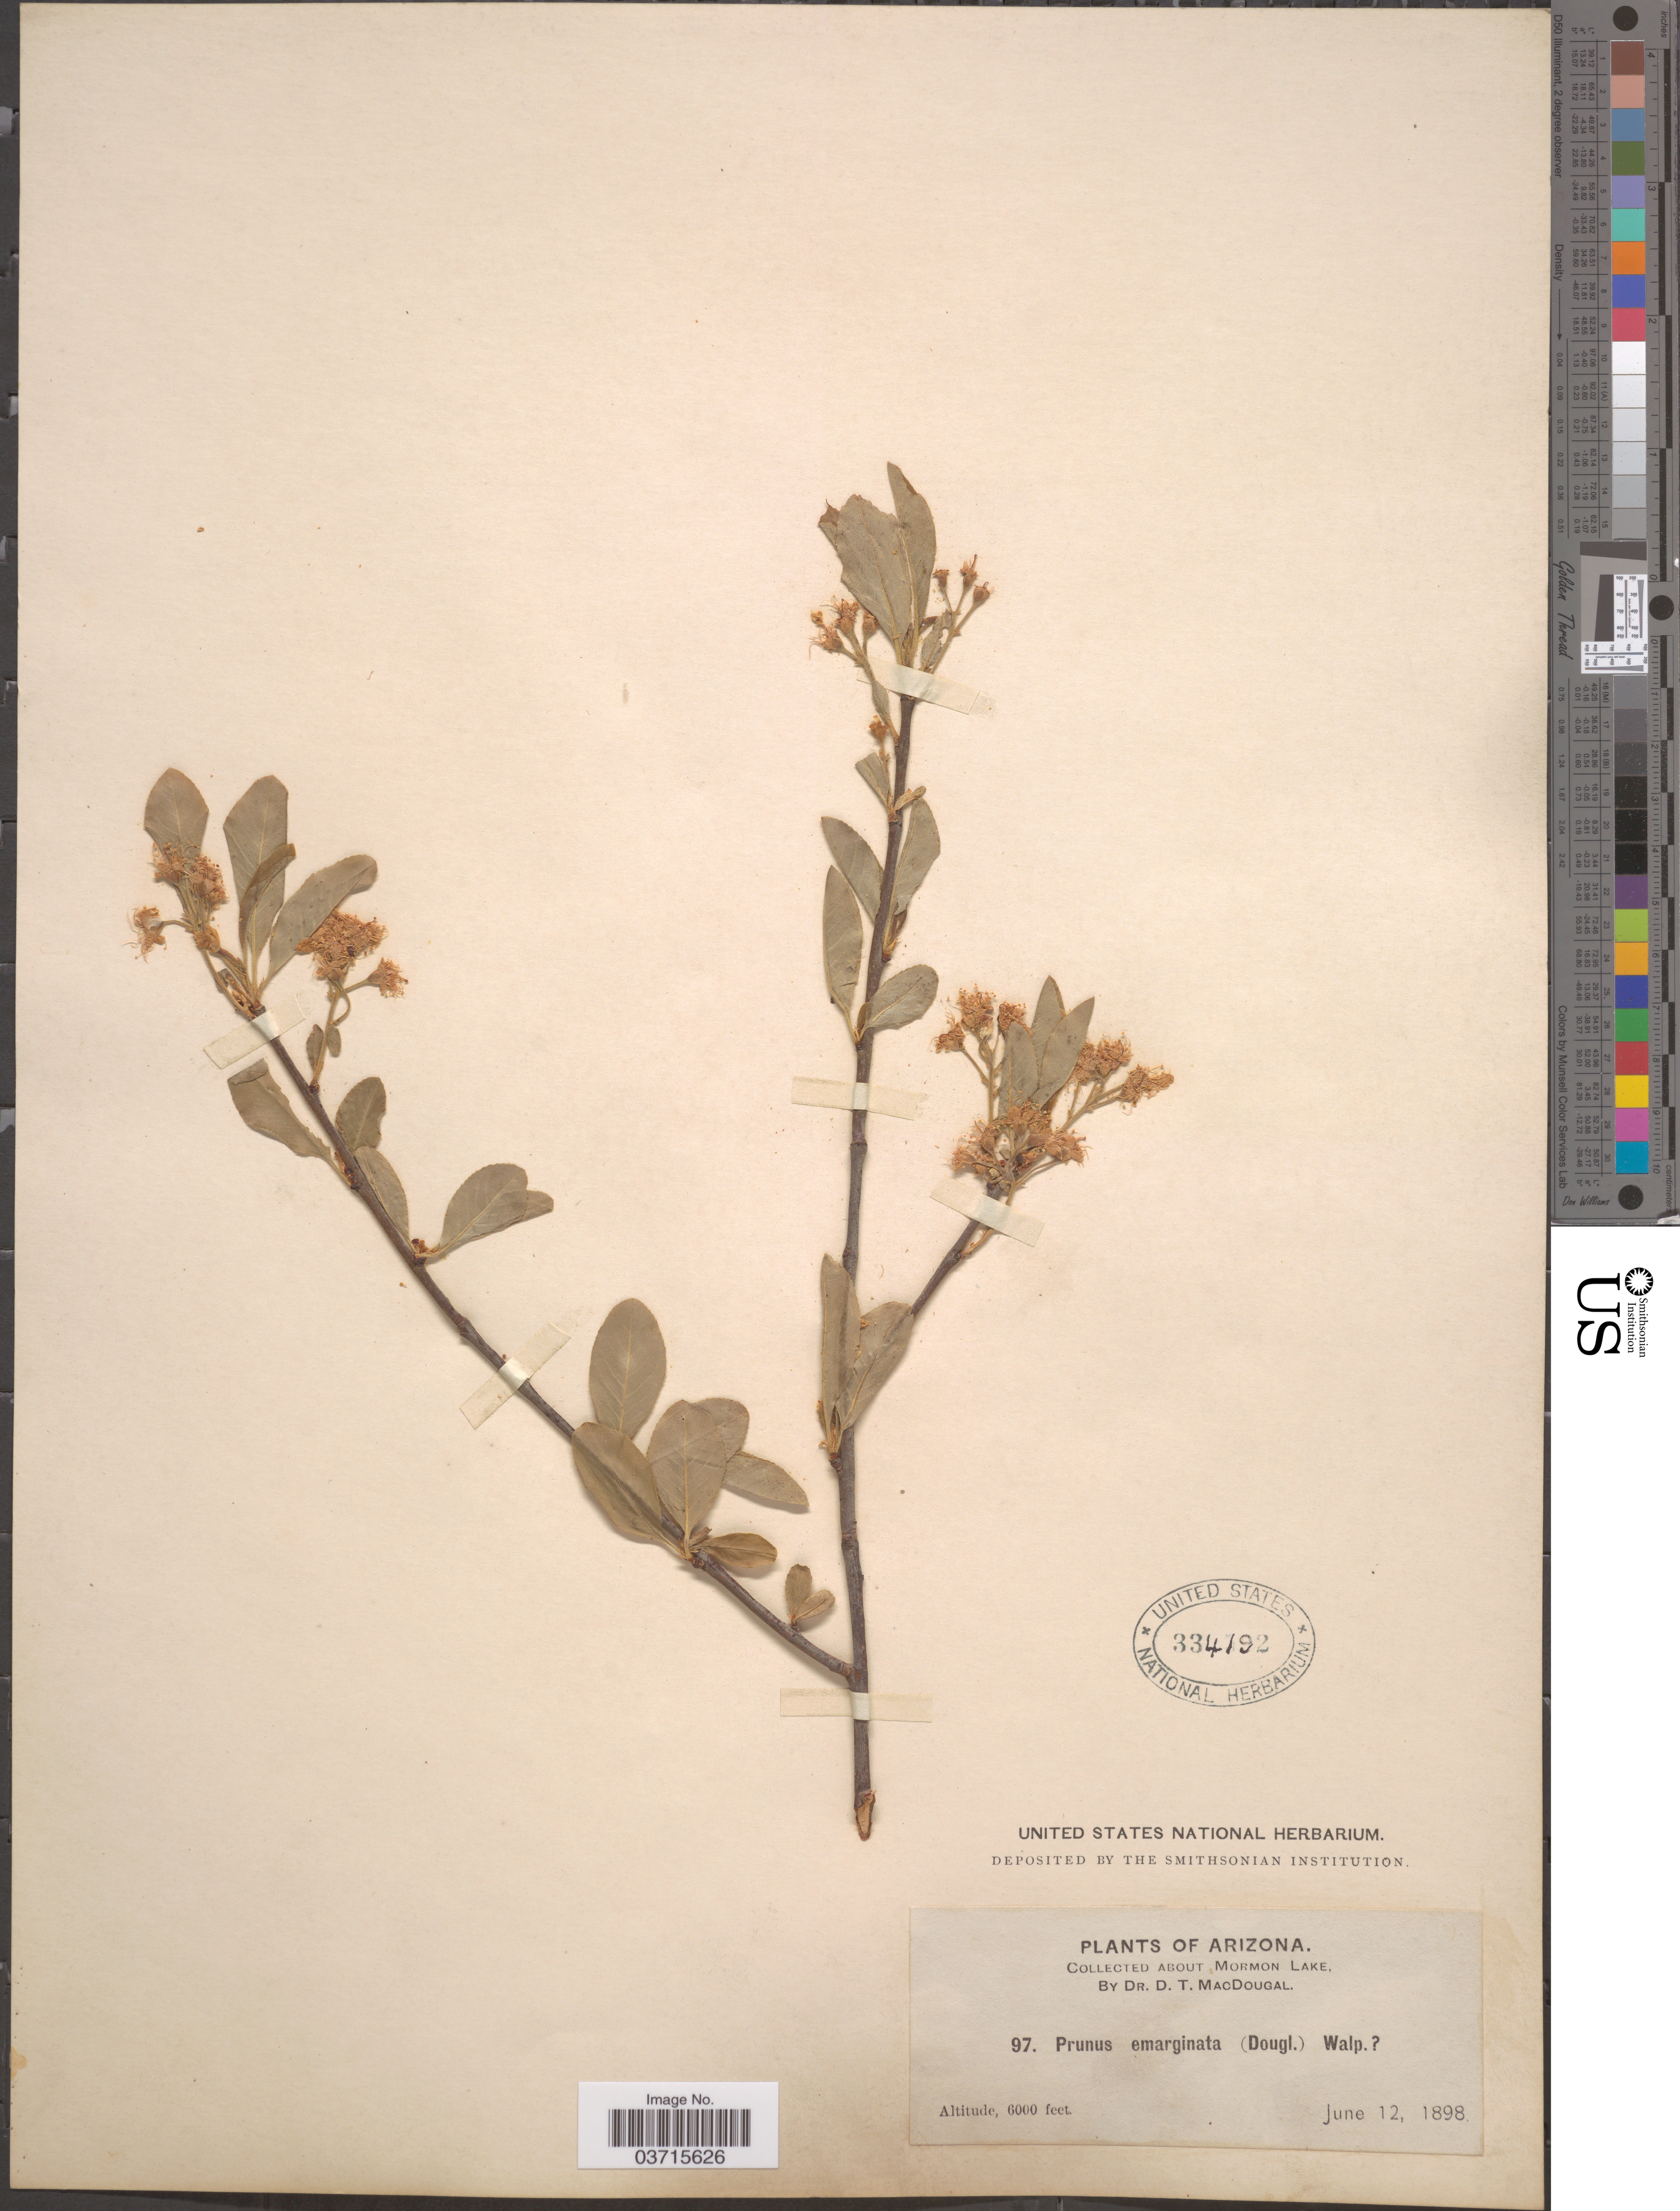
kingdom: Plantae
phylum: Tracheophyta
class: Magnoliopsida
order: Rosales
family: Rosaceae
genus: Prunus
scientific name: Prunus emarginata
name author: (Douglas ex Hook.) Eaton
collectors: D. T. MacDougal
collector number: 97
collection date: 1898-06-12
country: United States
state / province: Arizona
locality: About Mormon Lake.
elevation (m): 1829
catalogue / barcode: US 334192